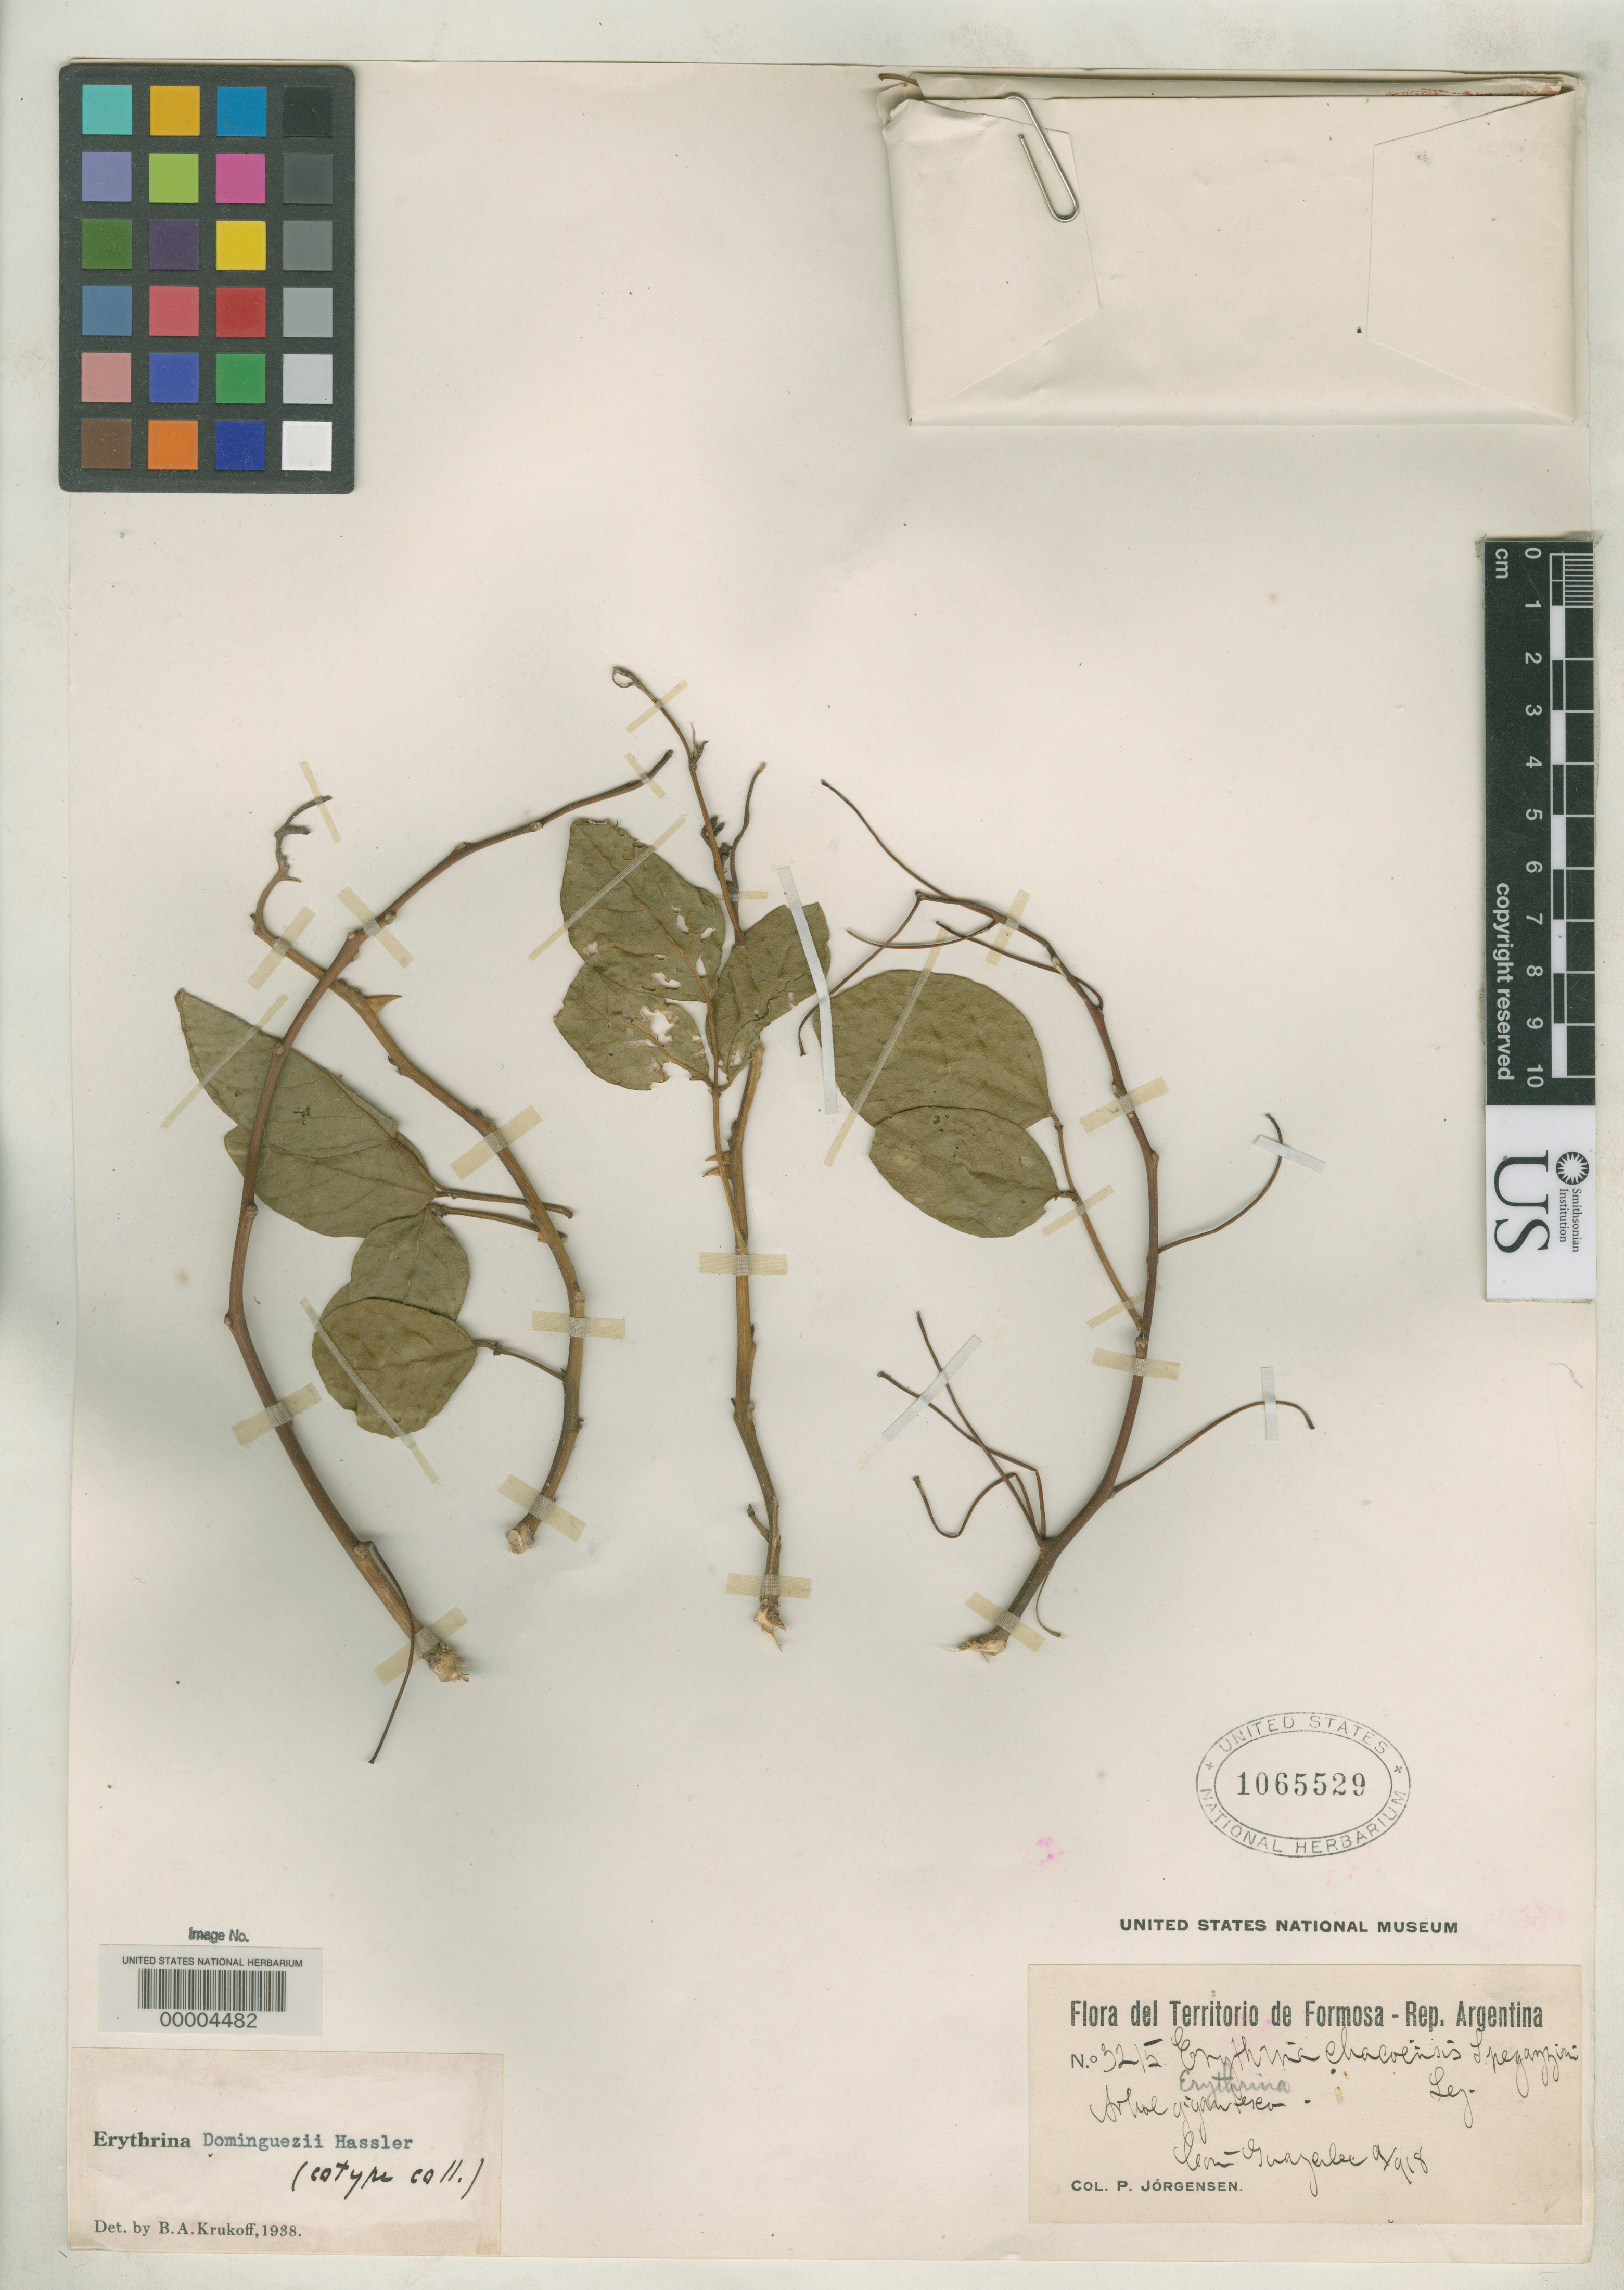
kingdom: Plantae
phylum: Tracheophyta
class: Magnoliopsida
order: Fabales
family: Fabaceae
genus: Erythrina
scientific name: Erythrina dominguezii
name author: Hassl.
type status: Type Collection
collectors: P. Jorgensen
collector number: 3215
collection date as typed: Sep 1918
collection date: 1918-09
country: Argentina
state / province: Formosa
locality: Guayculec.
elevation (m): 10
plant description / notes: Annotated as "cotype coll."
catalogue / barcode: US 1065529